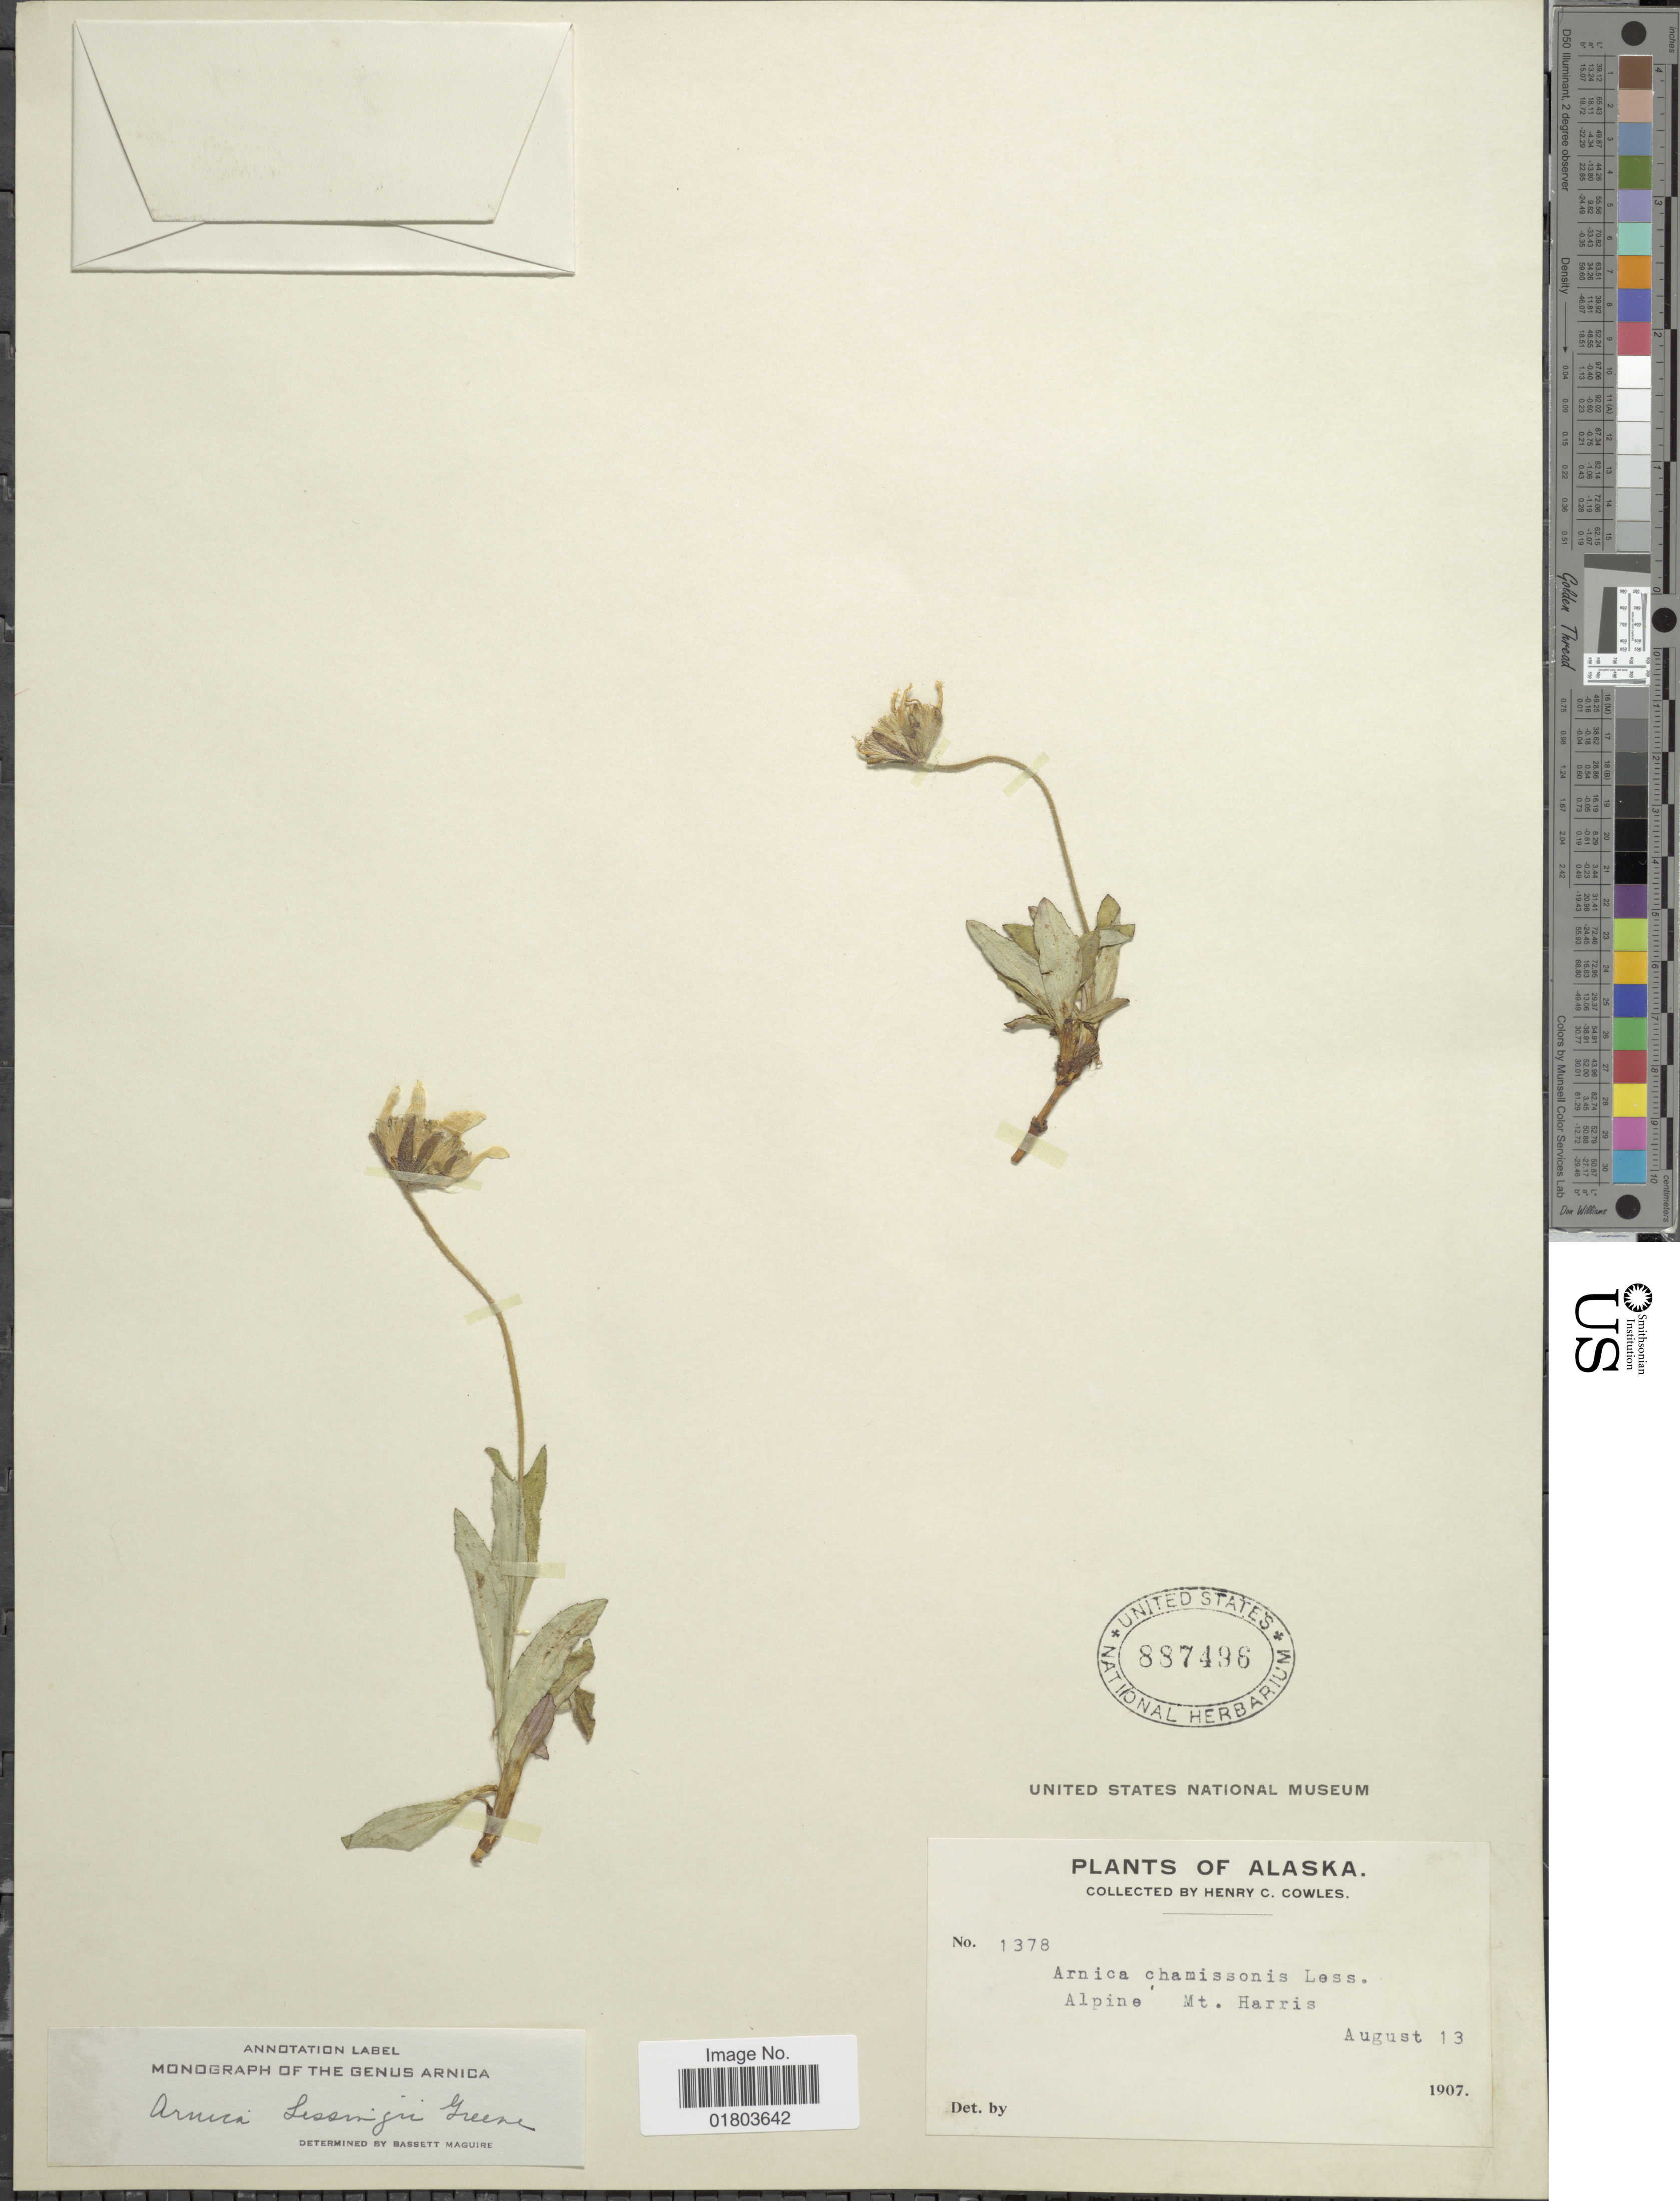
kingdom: Plantae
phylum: Tracheophyta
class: Magnoliopsida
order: Asterales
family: Asteraceae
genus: Arnica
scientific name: Arnica lessingii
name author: (Torr. & A. Gray) Greene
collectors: H. Cowles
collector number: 1378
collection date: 1907-08-13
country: United States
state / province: Alaska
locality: Alpine Mt Harris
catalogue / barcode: US 887496